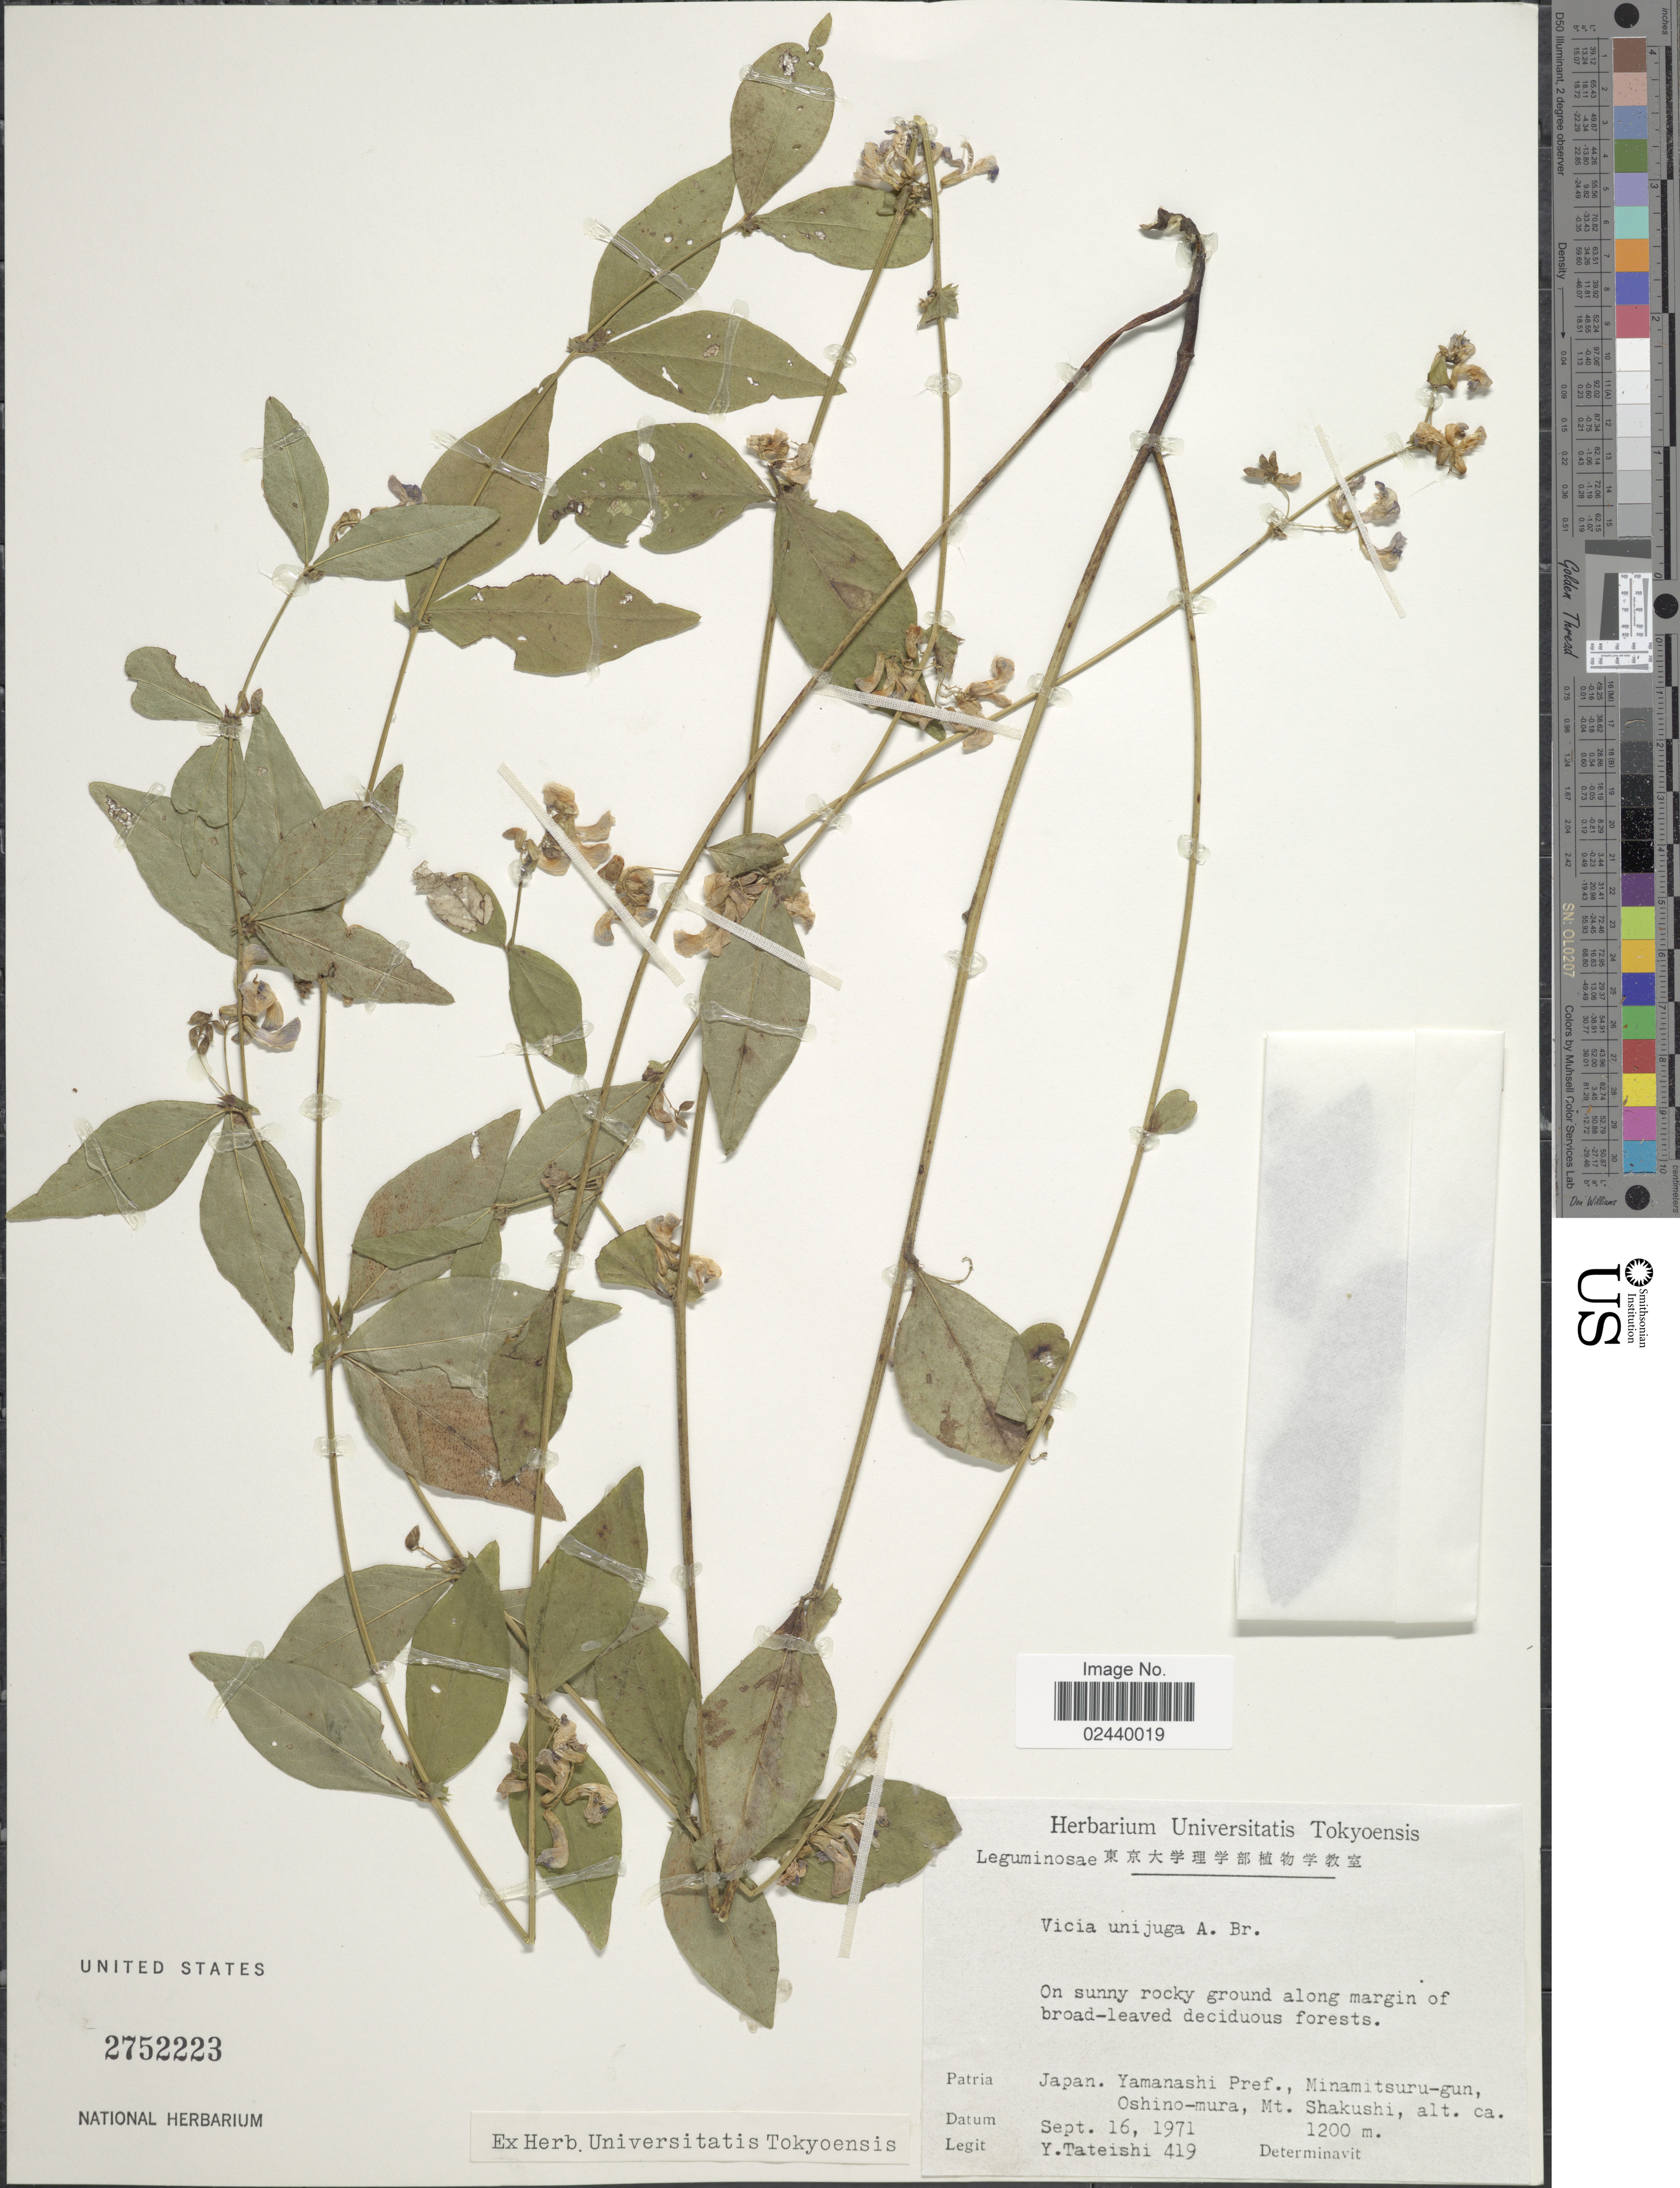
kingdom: Plantae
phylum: Tracheophyta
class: Magnoliopsida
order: Fabales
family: Fabaceae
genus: Vicia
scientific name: Vicia unijuga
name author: A. Braun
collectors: Y. Tateishi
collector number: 419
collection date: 1971-09-16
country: Japan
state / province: Yamanasi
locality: On sunny rocky ground along margin of broad-leaved deciduous forests. Yamanashi Pref., Minamitsuru-gun, Oshino-mura, Mt Shakushi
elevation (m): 1200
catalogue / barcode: US 2752223